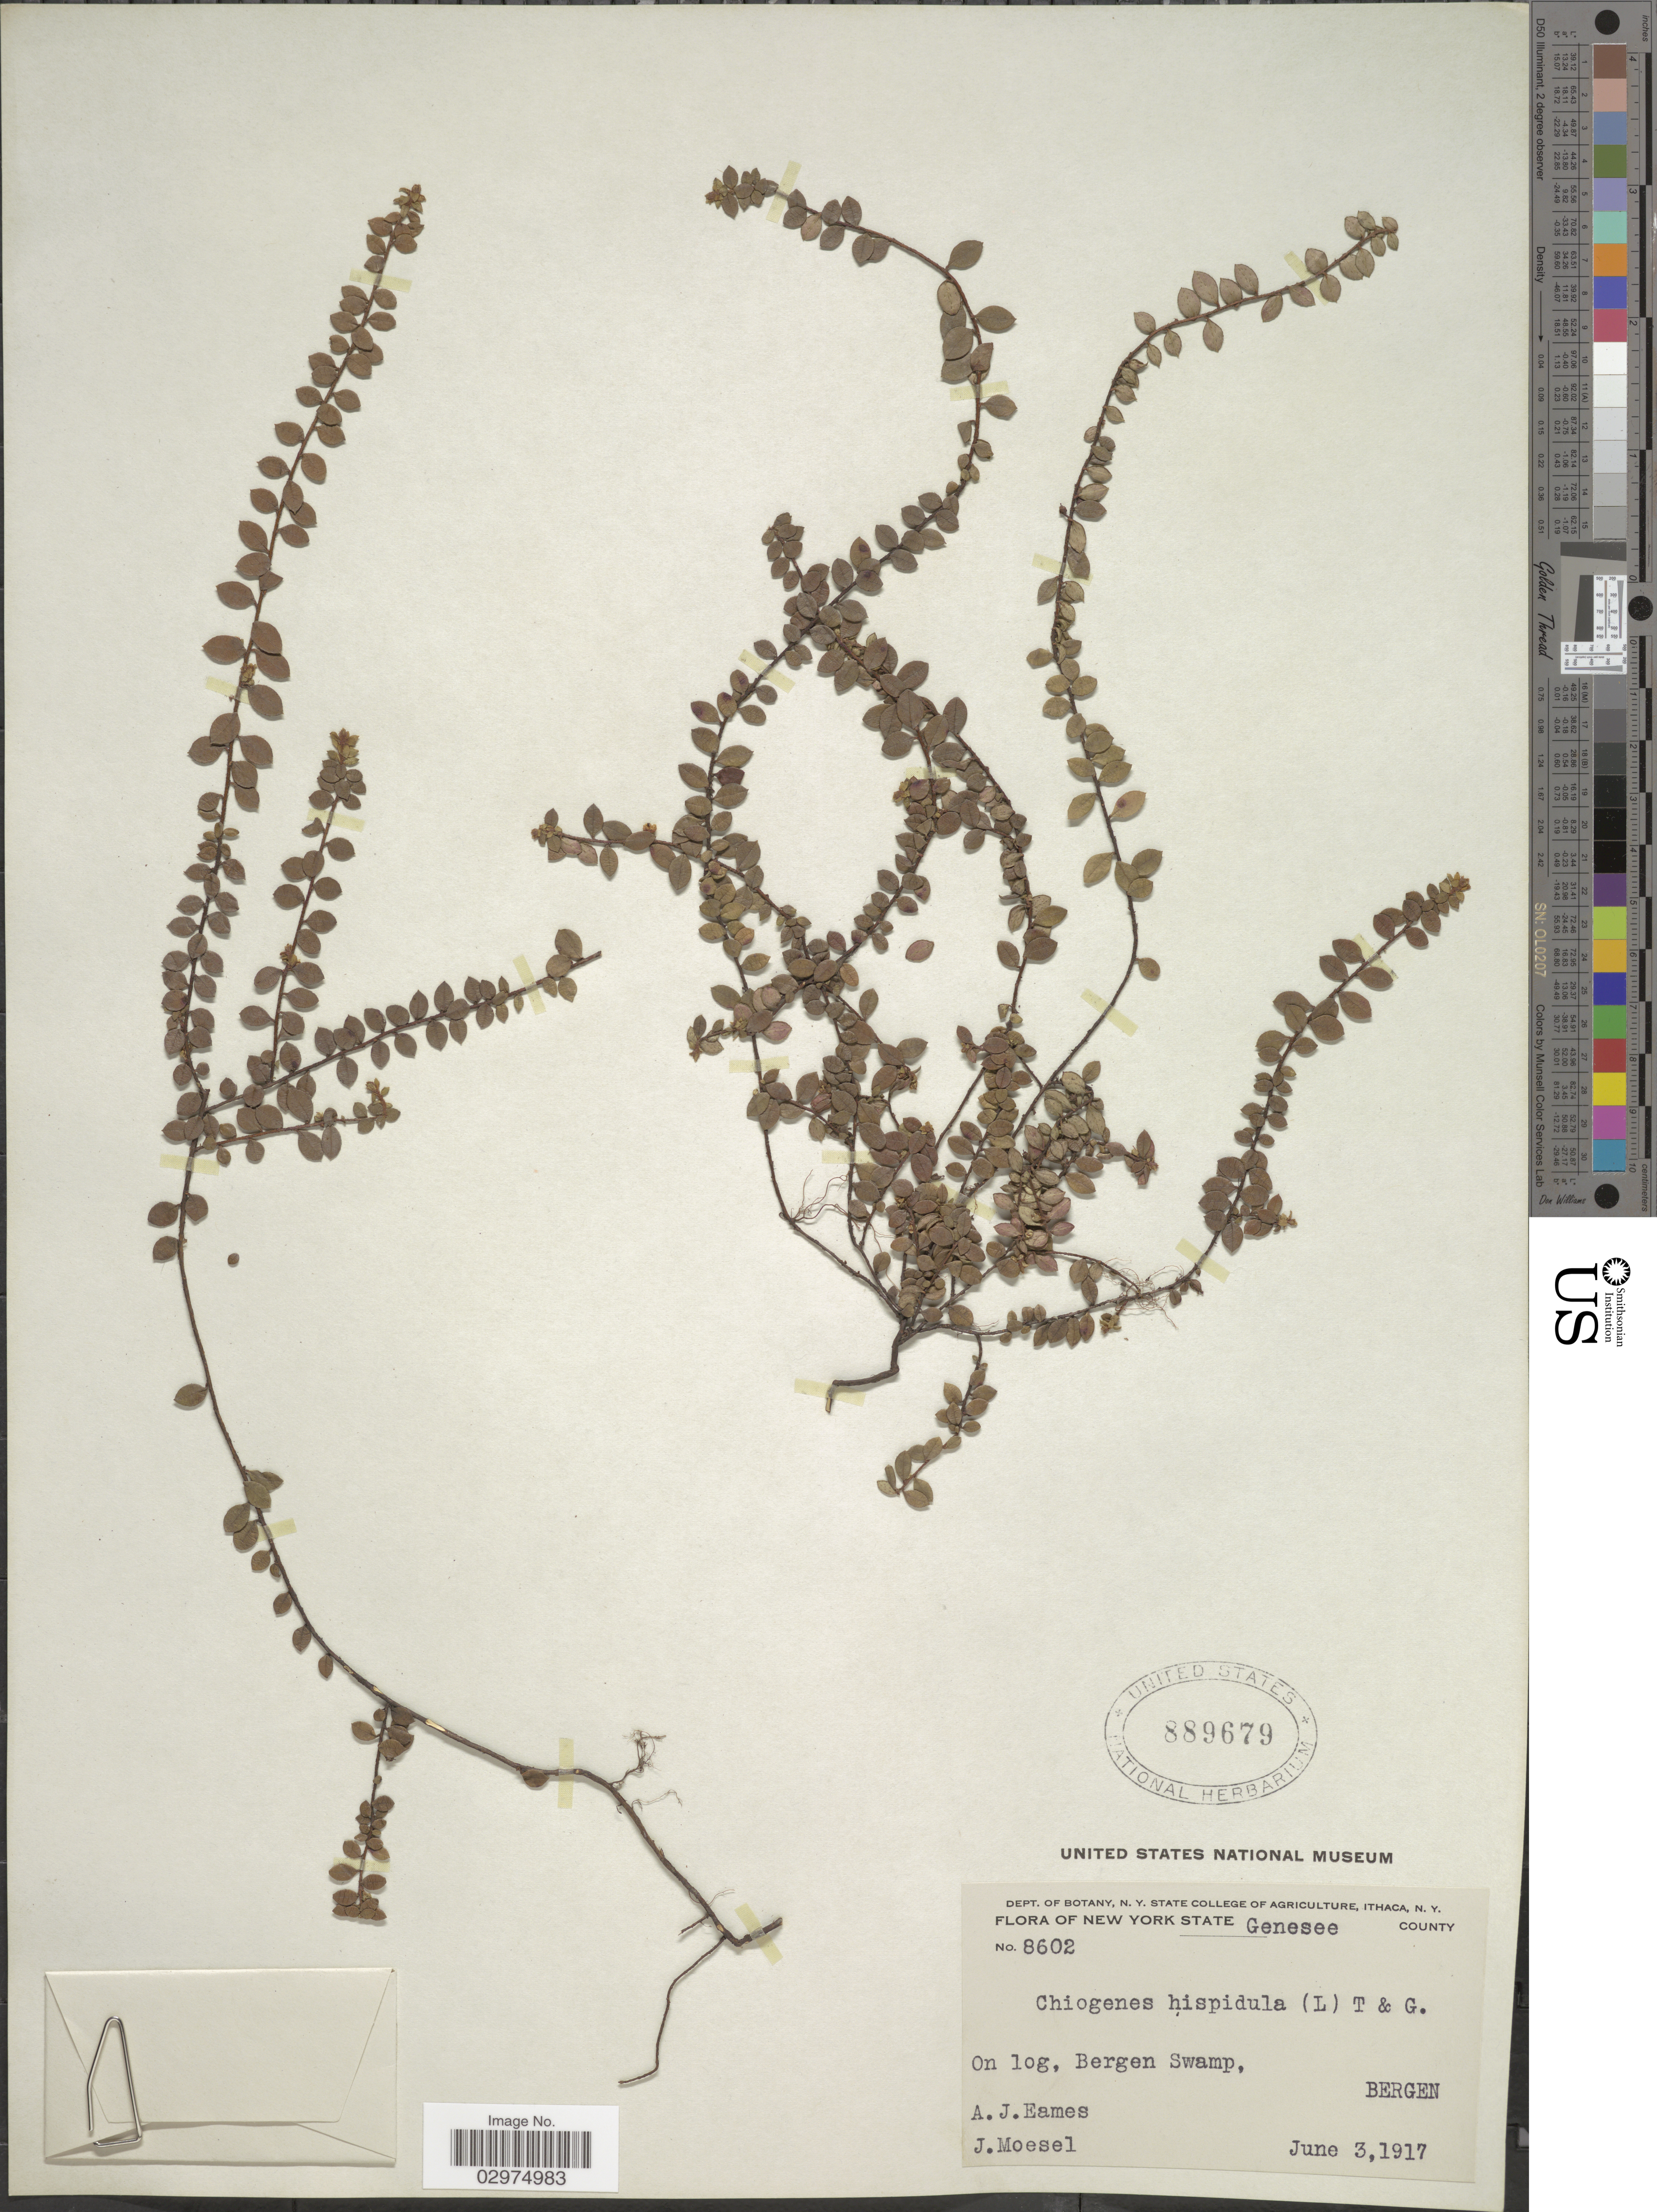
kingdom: Plantae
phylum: Tracheophyta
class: Magnoliopsida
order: Ericales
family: Ericaceae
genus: Gaultheria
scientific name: Gaultheria hispidula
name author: (L.) Muhl. ex Bigelow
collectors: A. J. Eames & J. Moesel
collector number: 8602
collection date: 1917-06-03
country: United States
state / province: New York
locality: Genesee County. On log, Bergen Swamp, Bergen.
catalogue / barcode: US 889679